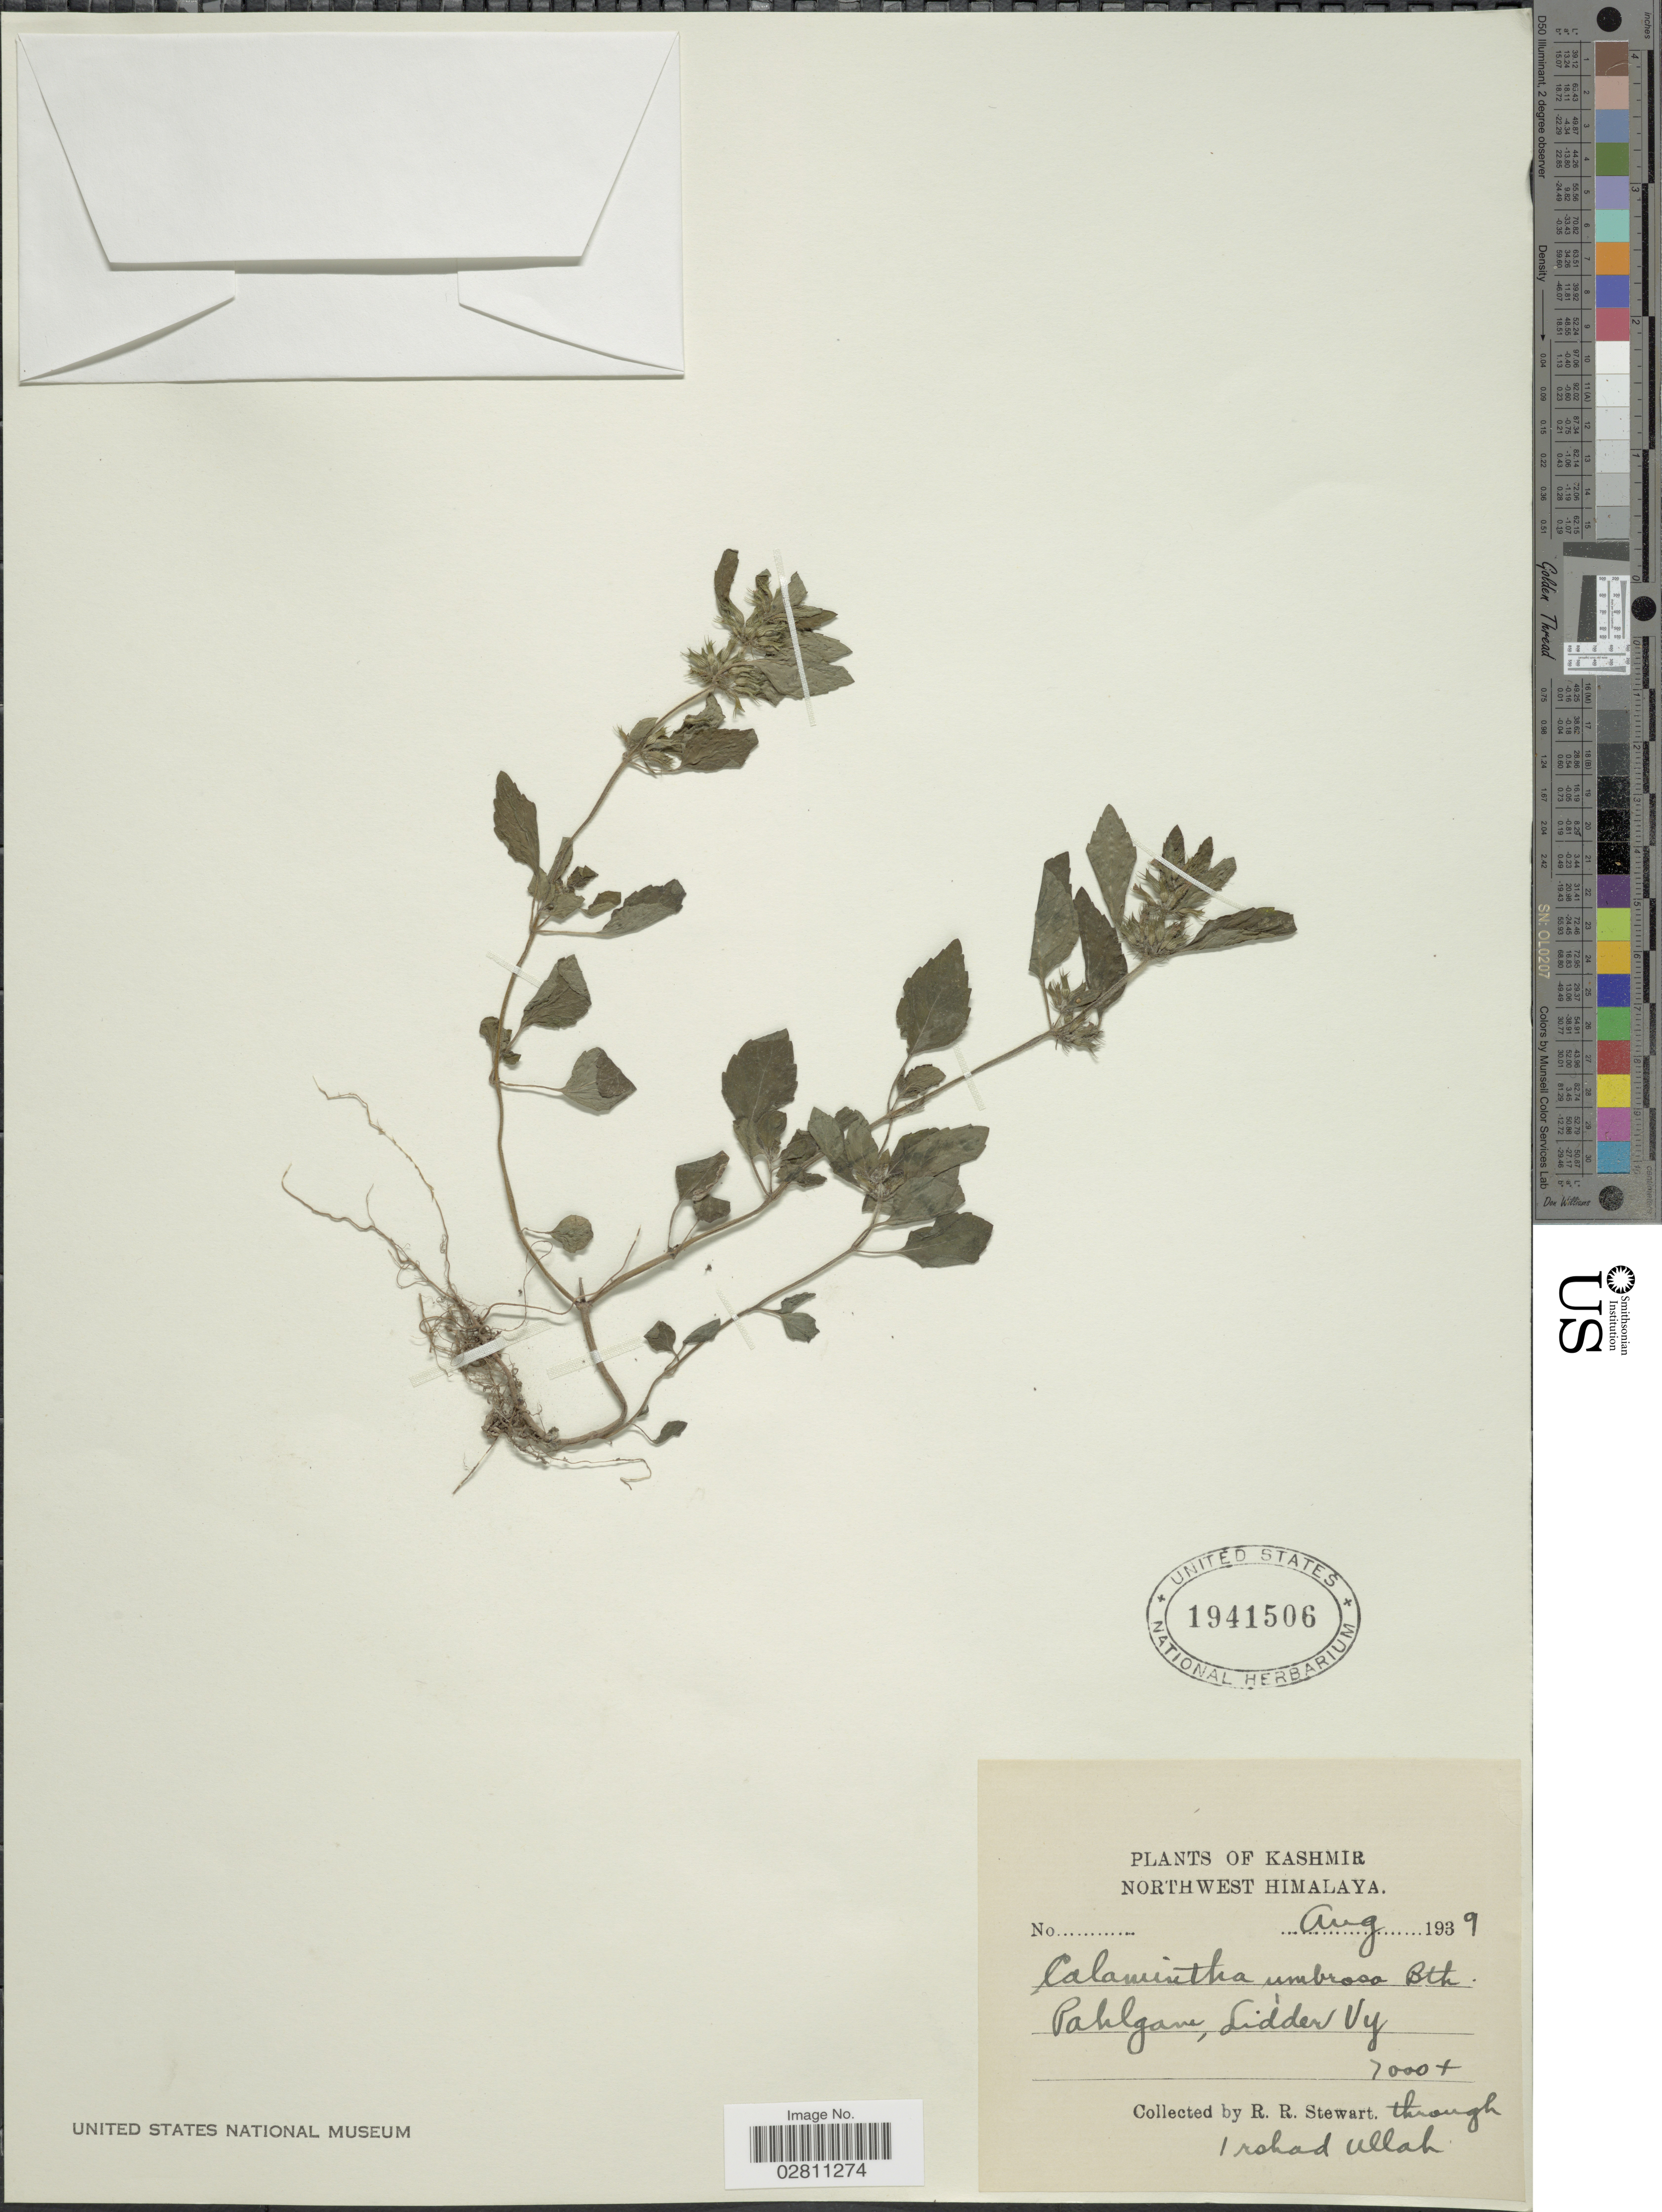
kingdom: Plantae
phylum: Tracheophyta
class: Magnoliopsida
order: Lamiales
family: Lamiaceae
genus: Clinopodium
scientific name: Clinopodium umbrosum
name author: (M. Bieb.) C. Koch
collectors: R. R. Stewart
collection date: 1939-08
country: India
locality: Kashmir, Northwest Himalaya, Pahlgam, Lidder Vy, through Irshad Ullah.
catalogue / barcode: US 1941506